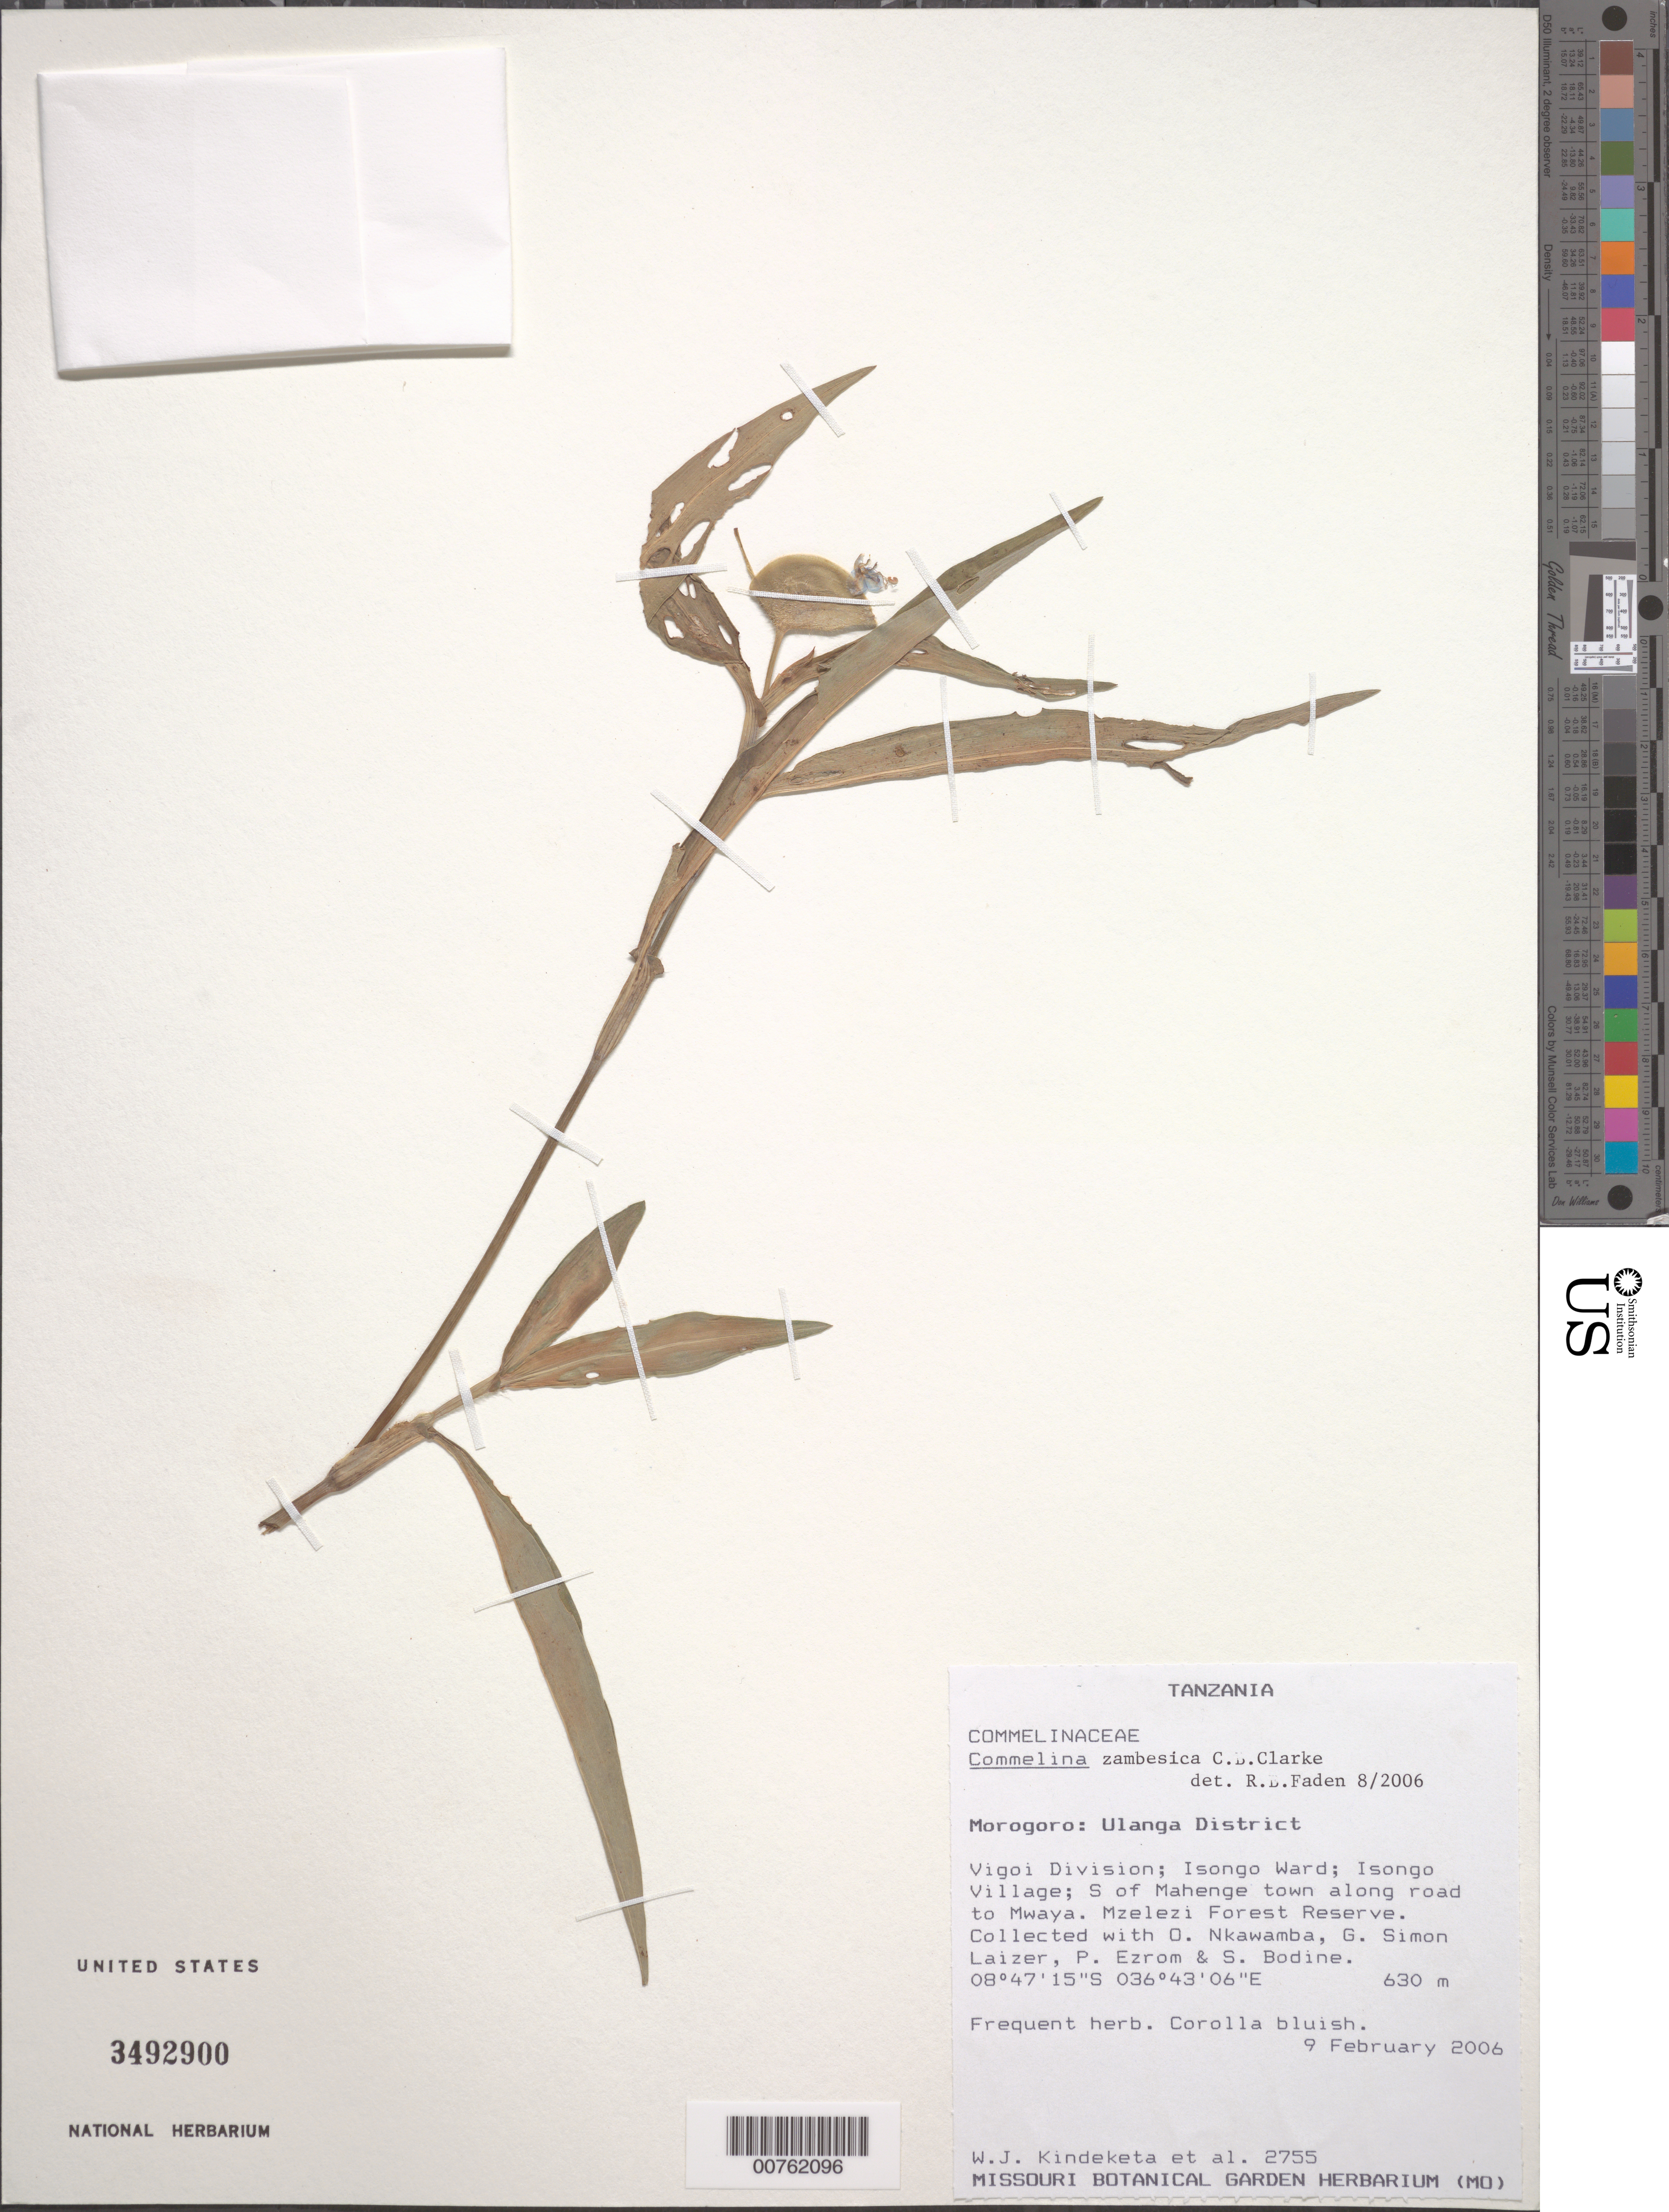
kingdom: Plantae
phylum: Tracheophyta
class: Liliopsida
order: Commelinales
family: Commelinaceae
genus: Commelina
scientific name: Commelina zambesica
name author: C.B. Clarke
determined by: Faden, Robert B., (US), Smithsonian Institution - National Museum of Natural History (UNITED STATES)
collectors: W. J. Kindeketa et al.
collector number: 2755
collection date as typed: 09 Feb 2006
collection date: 2006-02-09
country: Tanzania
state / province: Morogoro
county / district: Ulanga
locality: Vigoi Division; Isongo Ward; Isongo Village; S of Mahenge town along road to Mwaya. Mzelezi Forest Reserve.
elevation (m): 630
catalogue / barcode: US 3492900